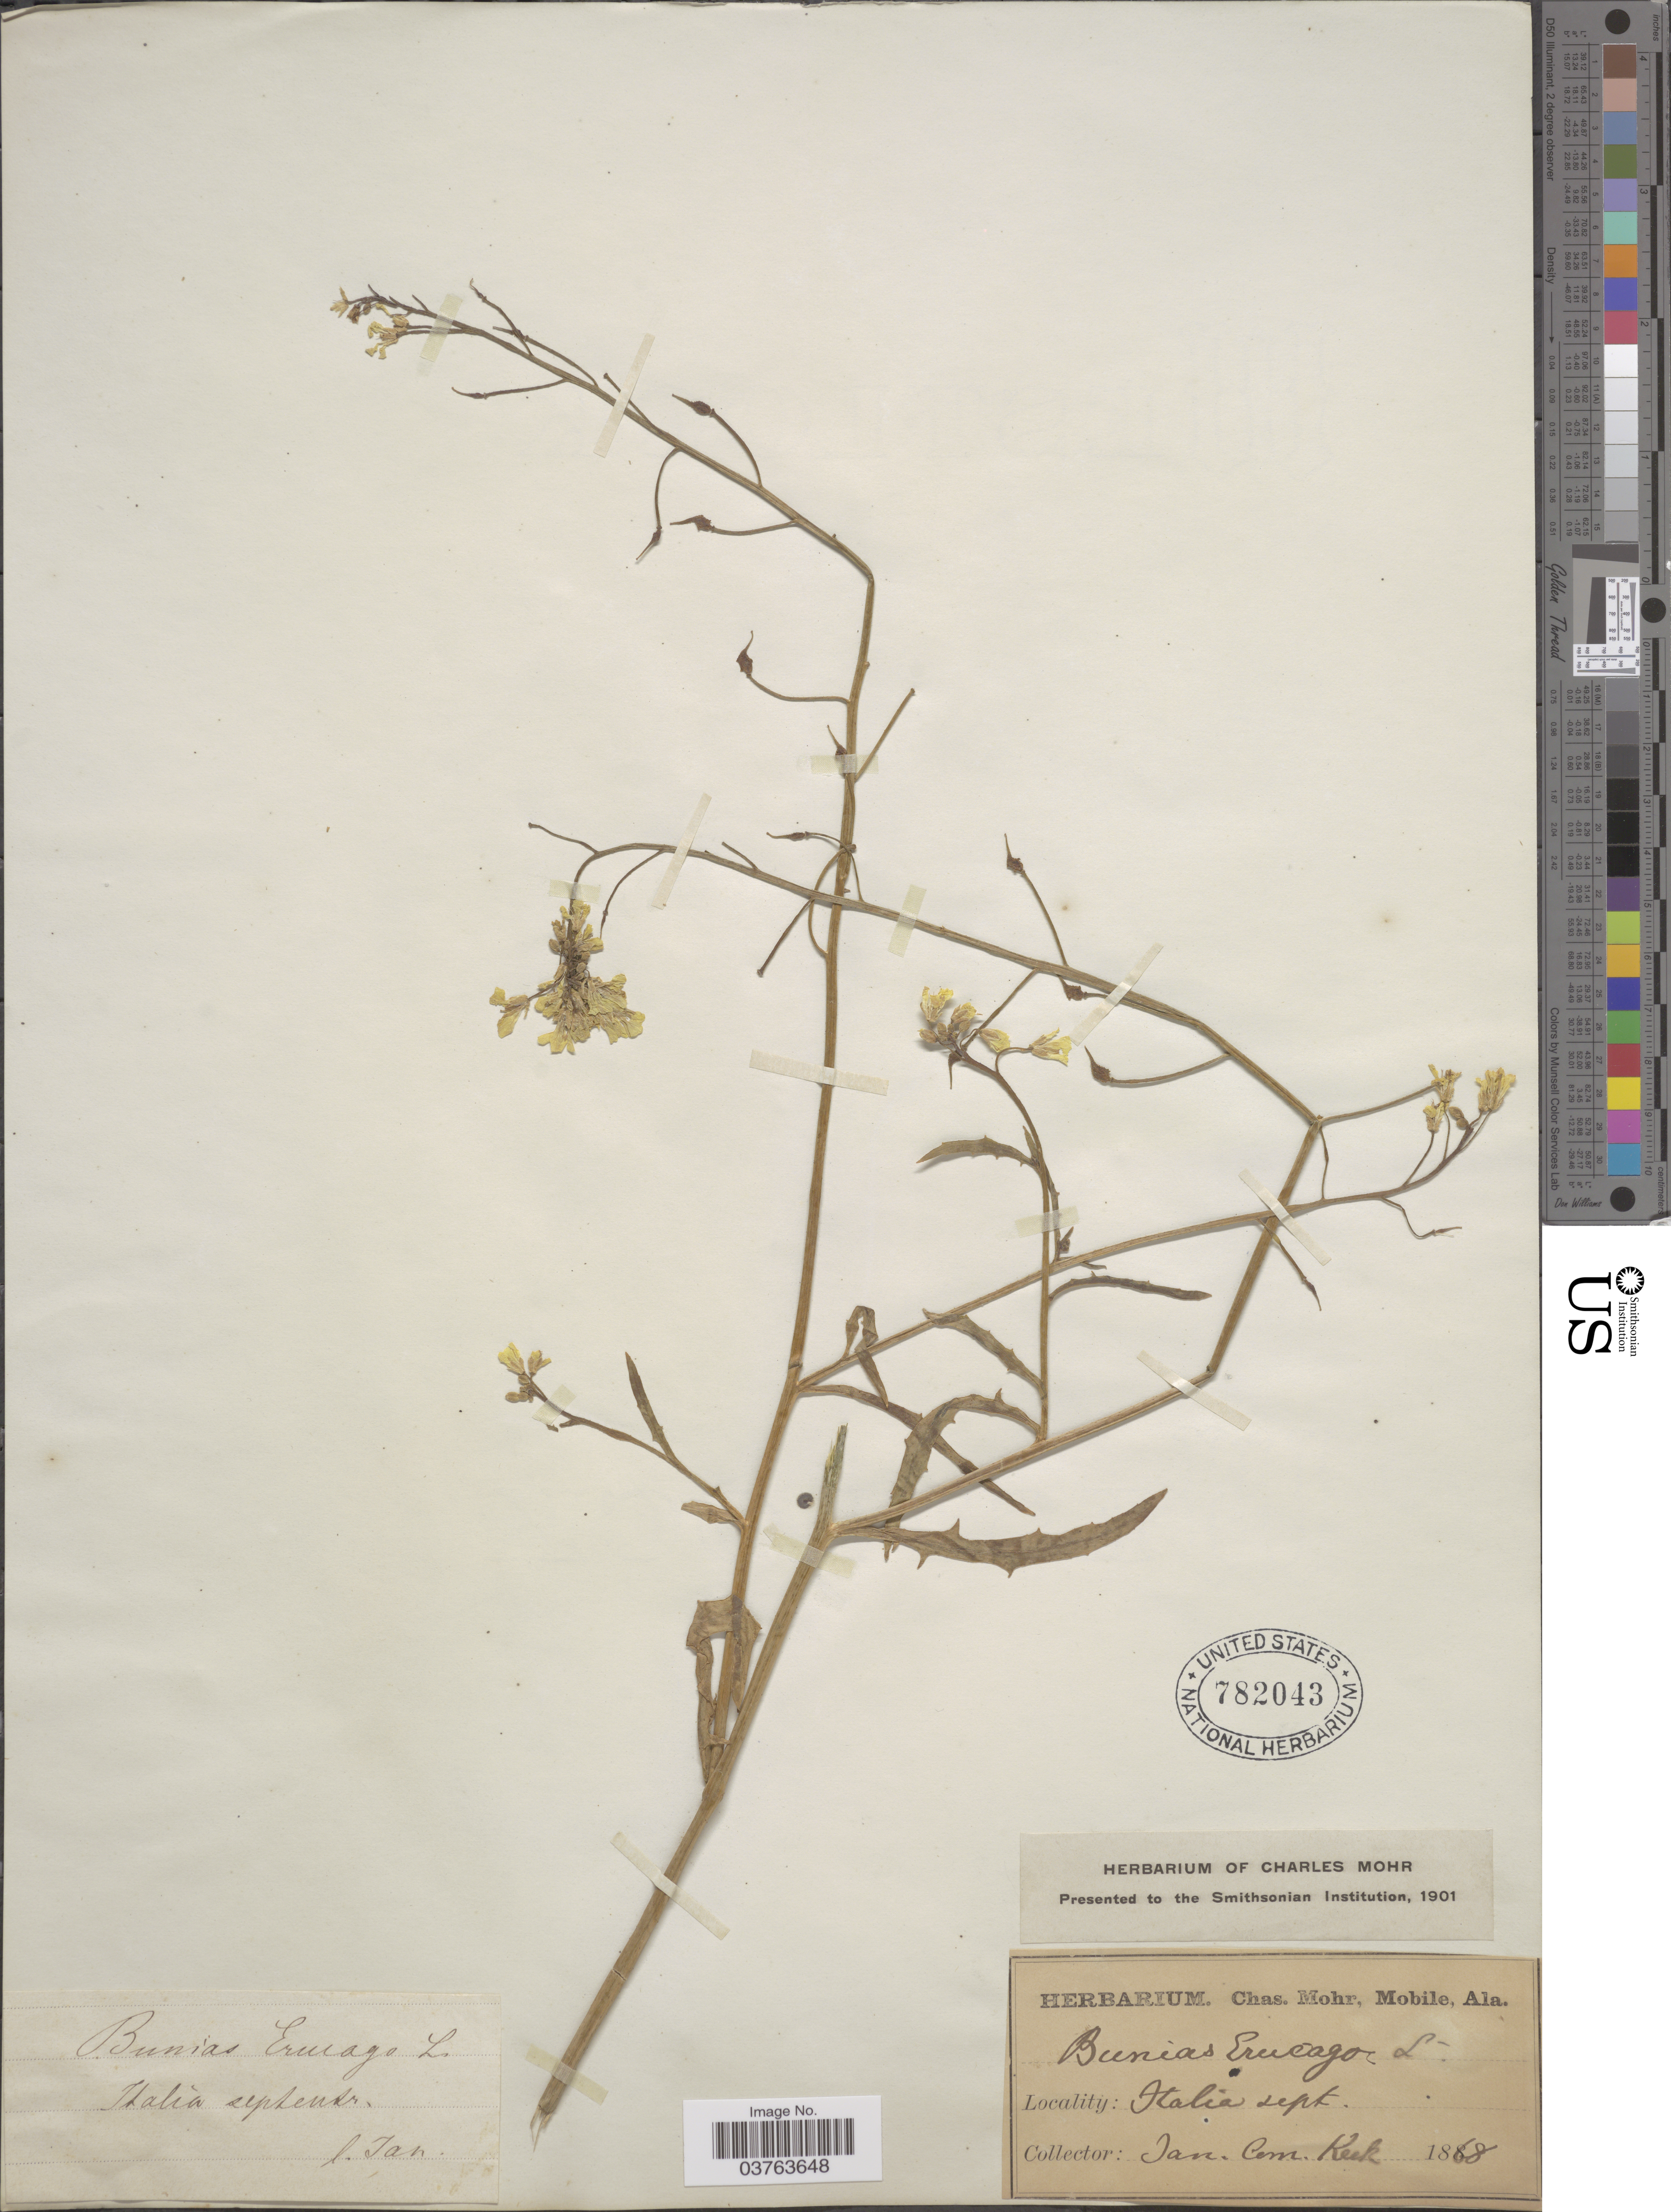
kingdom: Plantae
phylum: Tracheophyta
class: Magnoliopsida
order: Brassicales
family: Brassicaceae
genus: Bunias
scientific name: Bunias erucago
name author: L.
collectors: I. Tan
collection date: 1868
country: Italy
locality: Italia septentr.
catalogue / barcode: US 782043